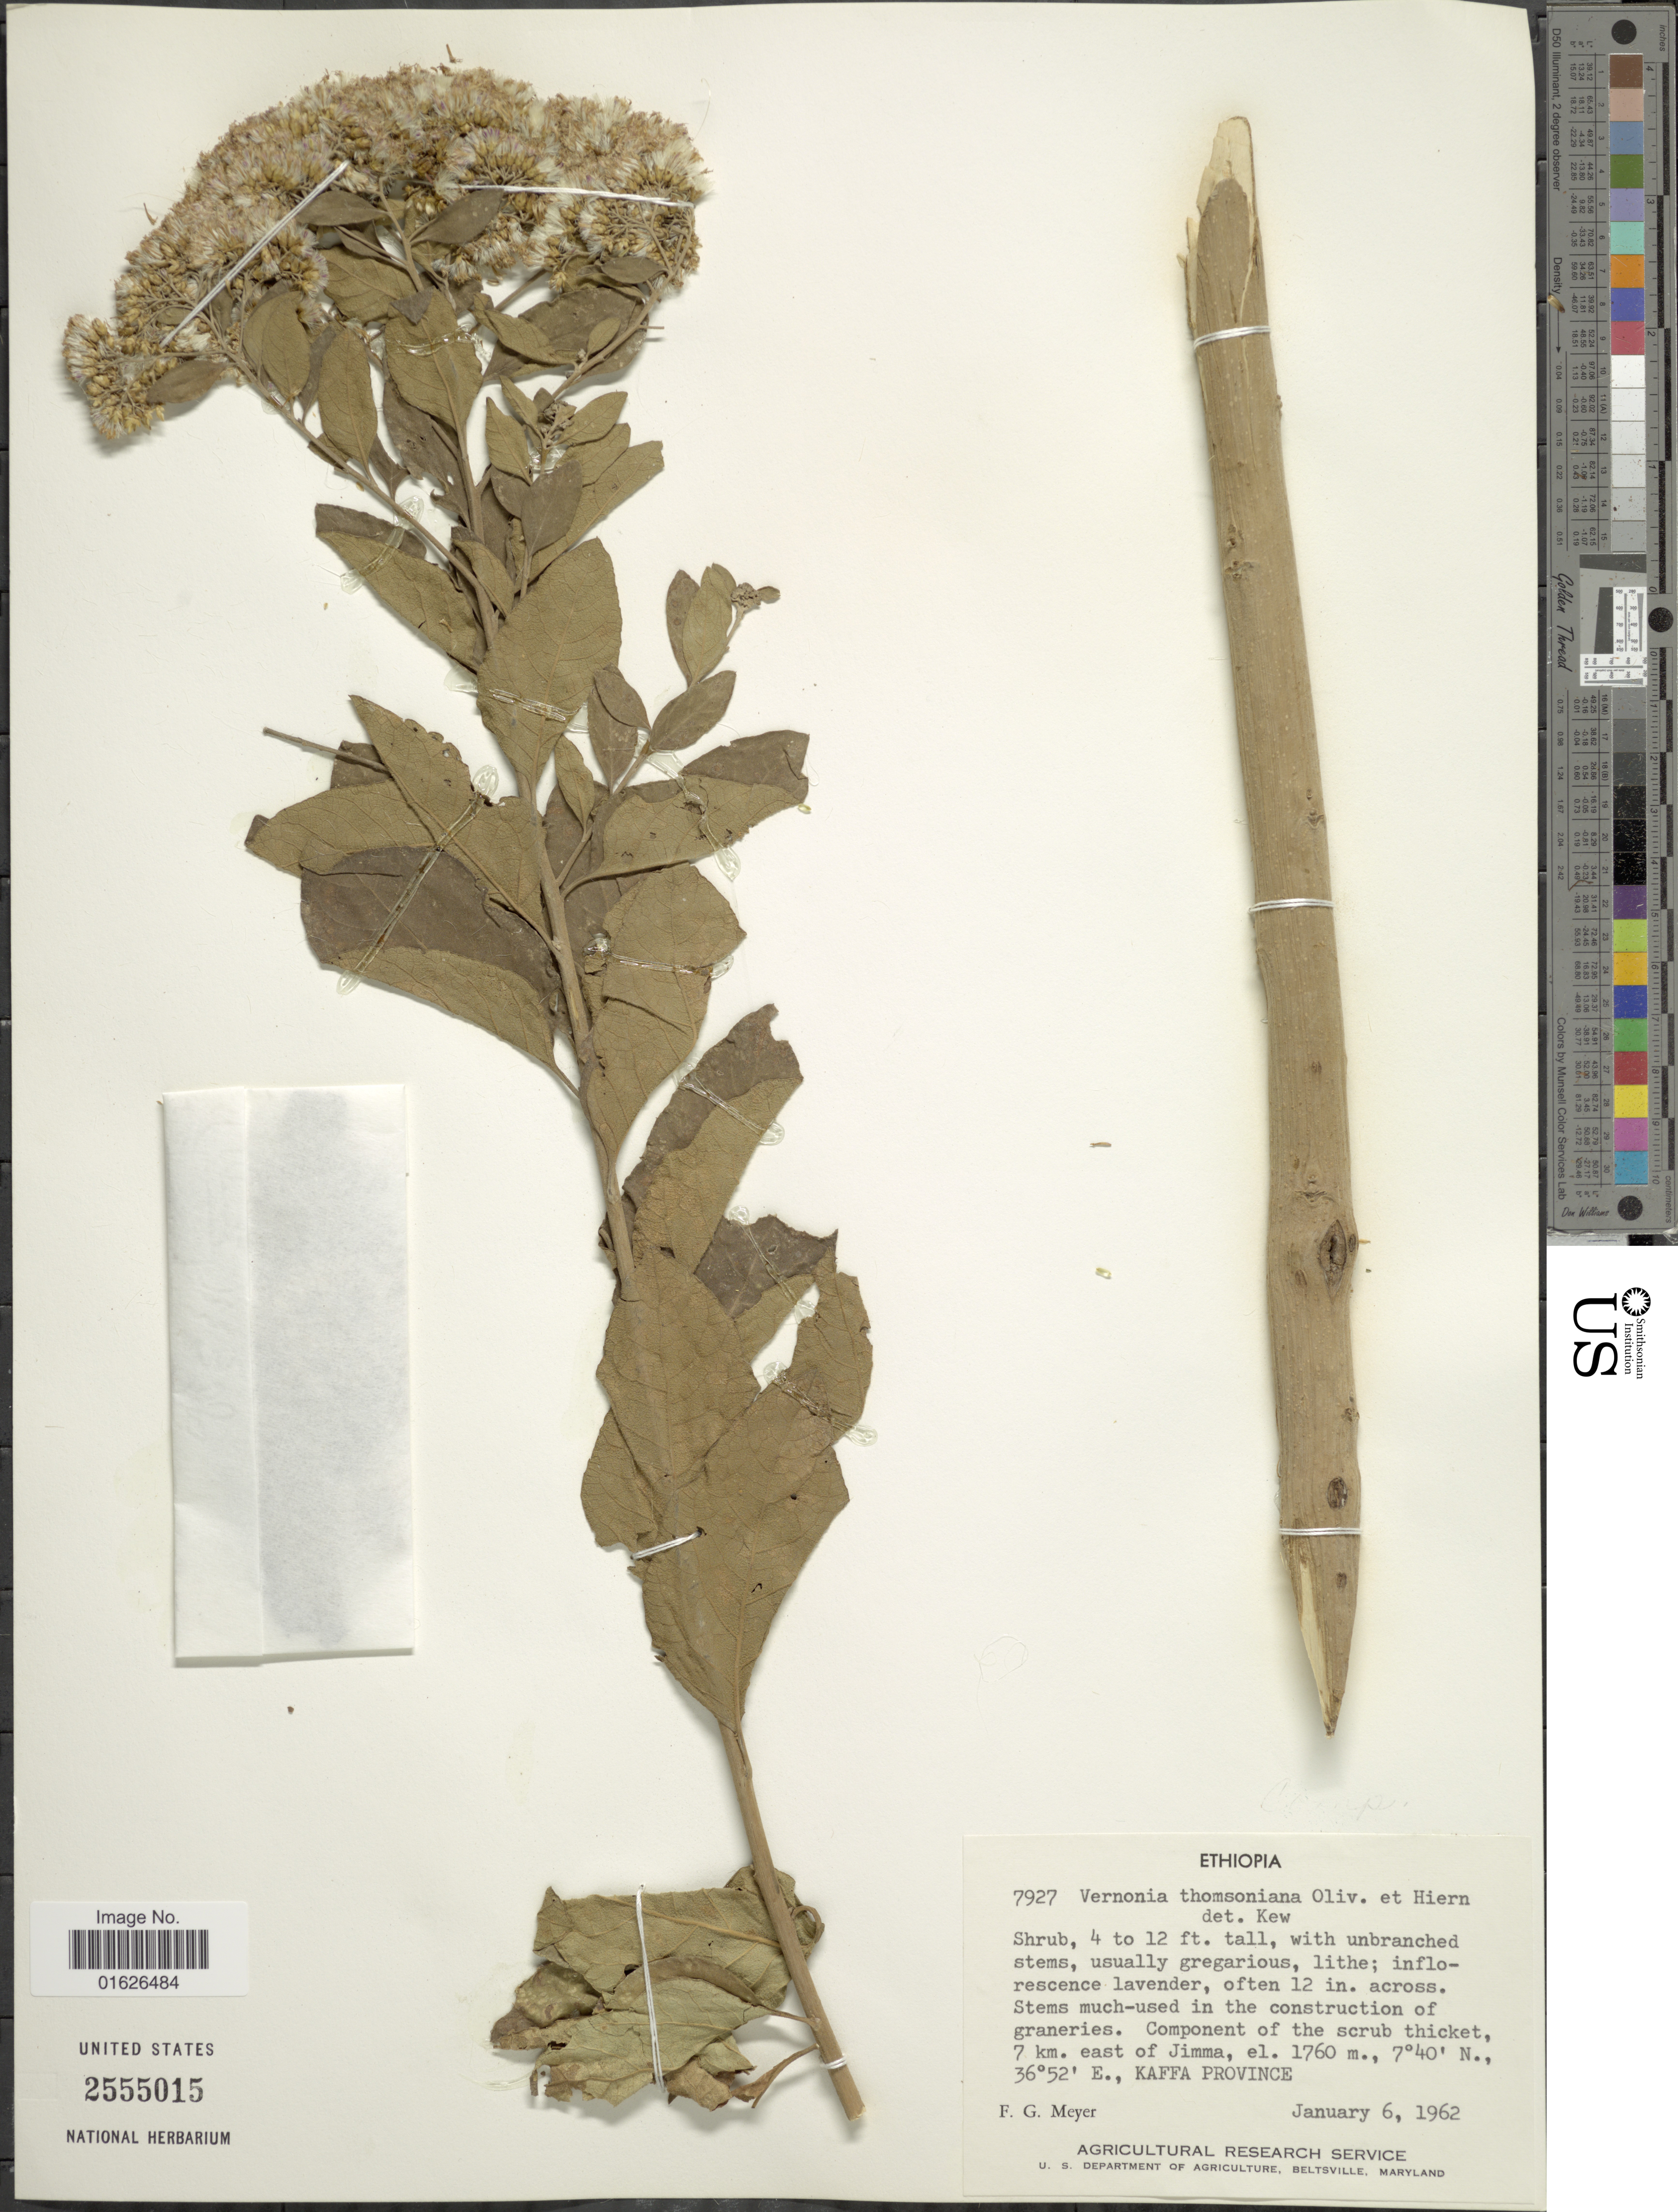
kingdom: Plantae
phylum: Tracheophyta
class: Magnoliopsida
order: Asterales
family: Asteraceae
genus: Gymnanthemum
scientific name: Gymnanthemum thomsonianum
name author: (Oliv. & Hiern in Oliv.) H. Rob.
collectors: F. G. Meyer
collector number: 7927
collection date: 1962-01-06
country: Ethiopia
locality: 7 km east of Jimma, Kaffa Province.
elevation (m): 1760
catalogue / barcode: US 2555015